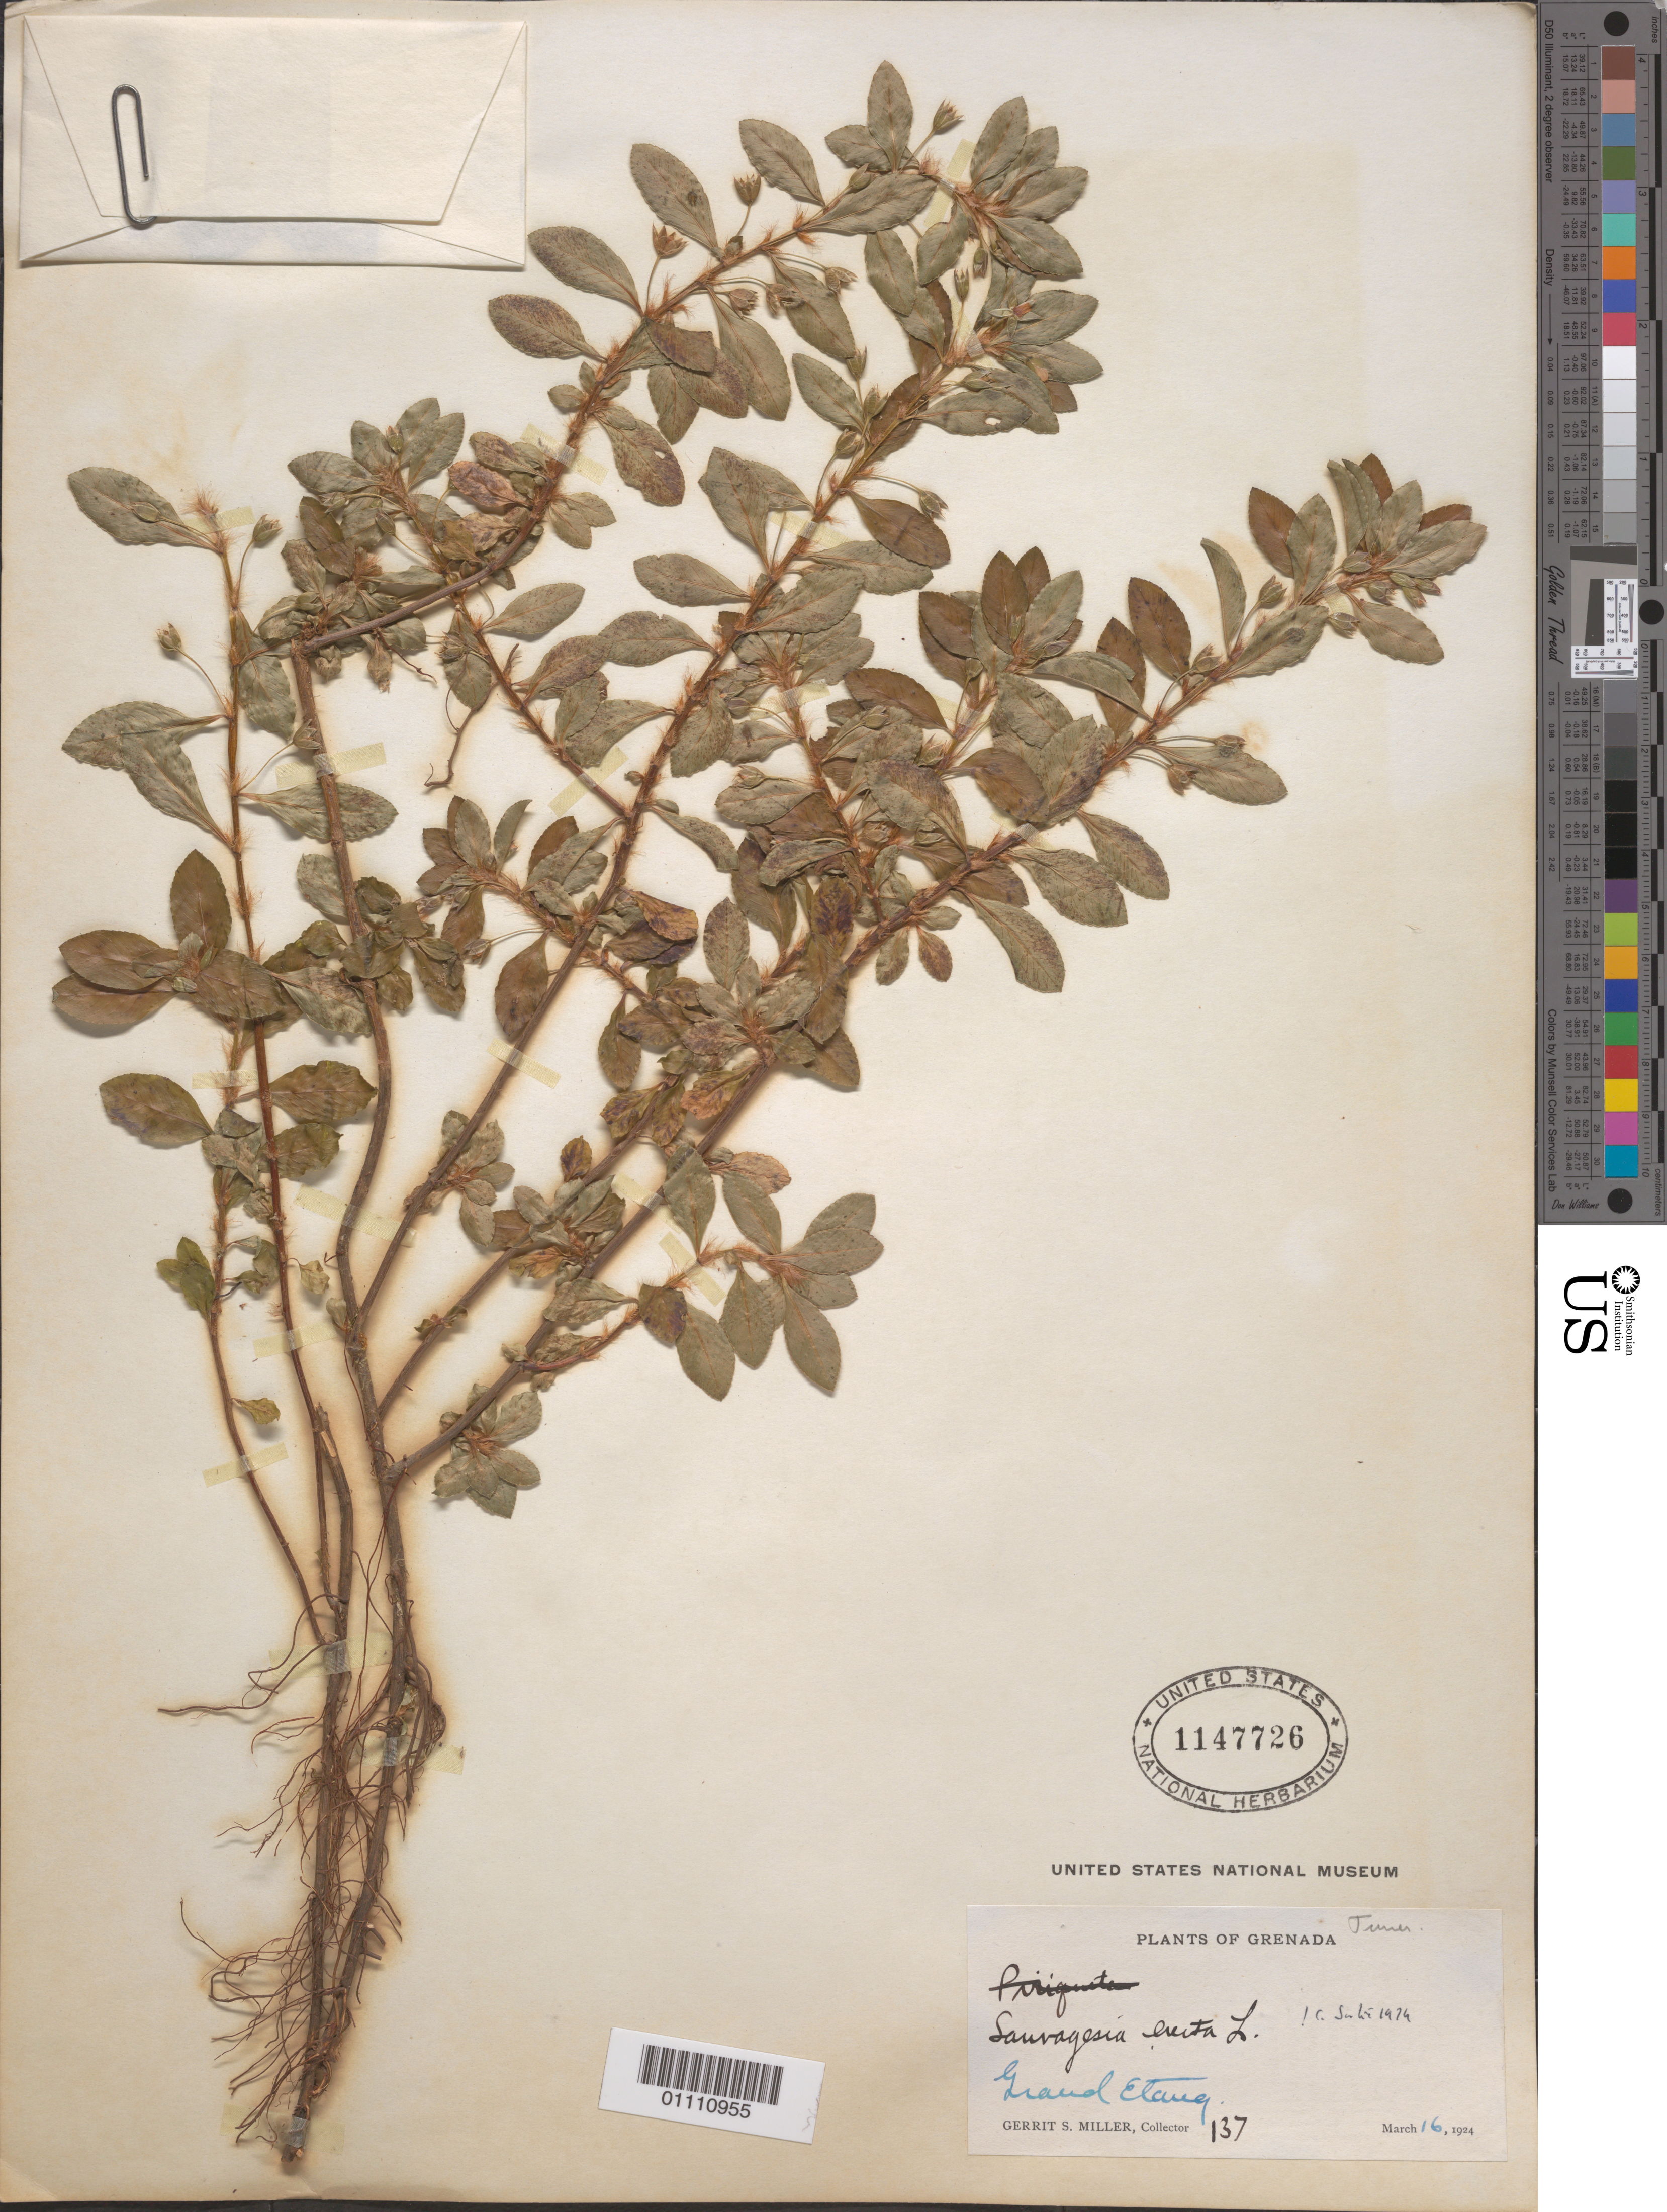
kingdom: Plantae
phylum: Tracheophyta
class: Magnoliopsida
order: Malpighiales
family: Ochnaceae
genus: Sauvagesia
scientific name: Sauvagesia erecta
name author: L.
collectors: G. S. Miller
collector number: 137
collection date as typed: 16 Mar 1924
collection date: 1924-03-16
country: Grenada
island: Grenada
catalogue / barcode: US 1147726